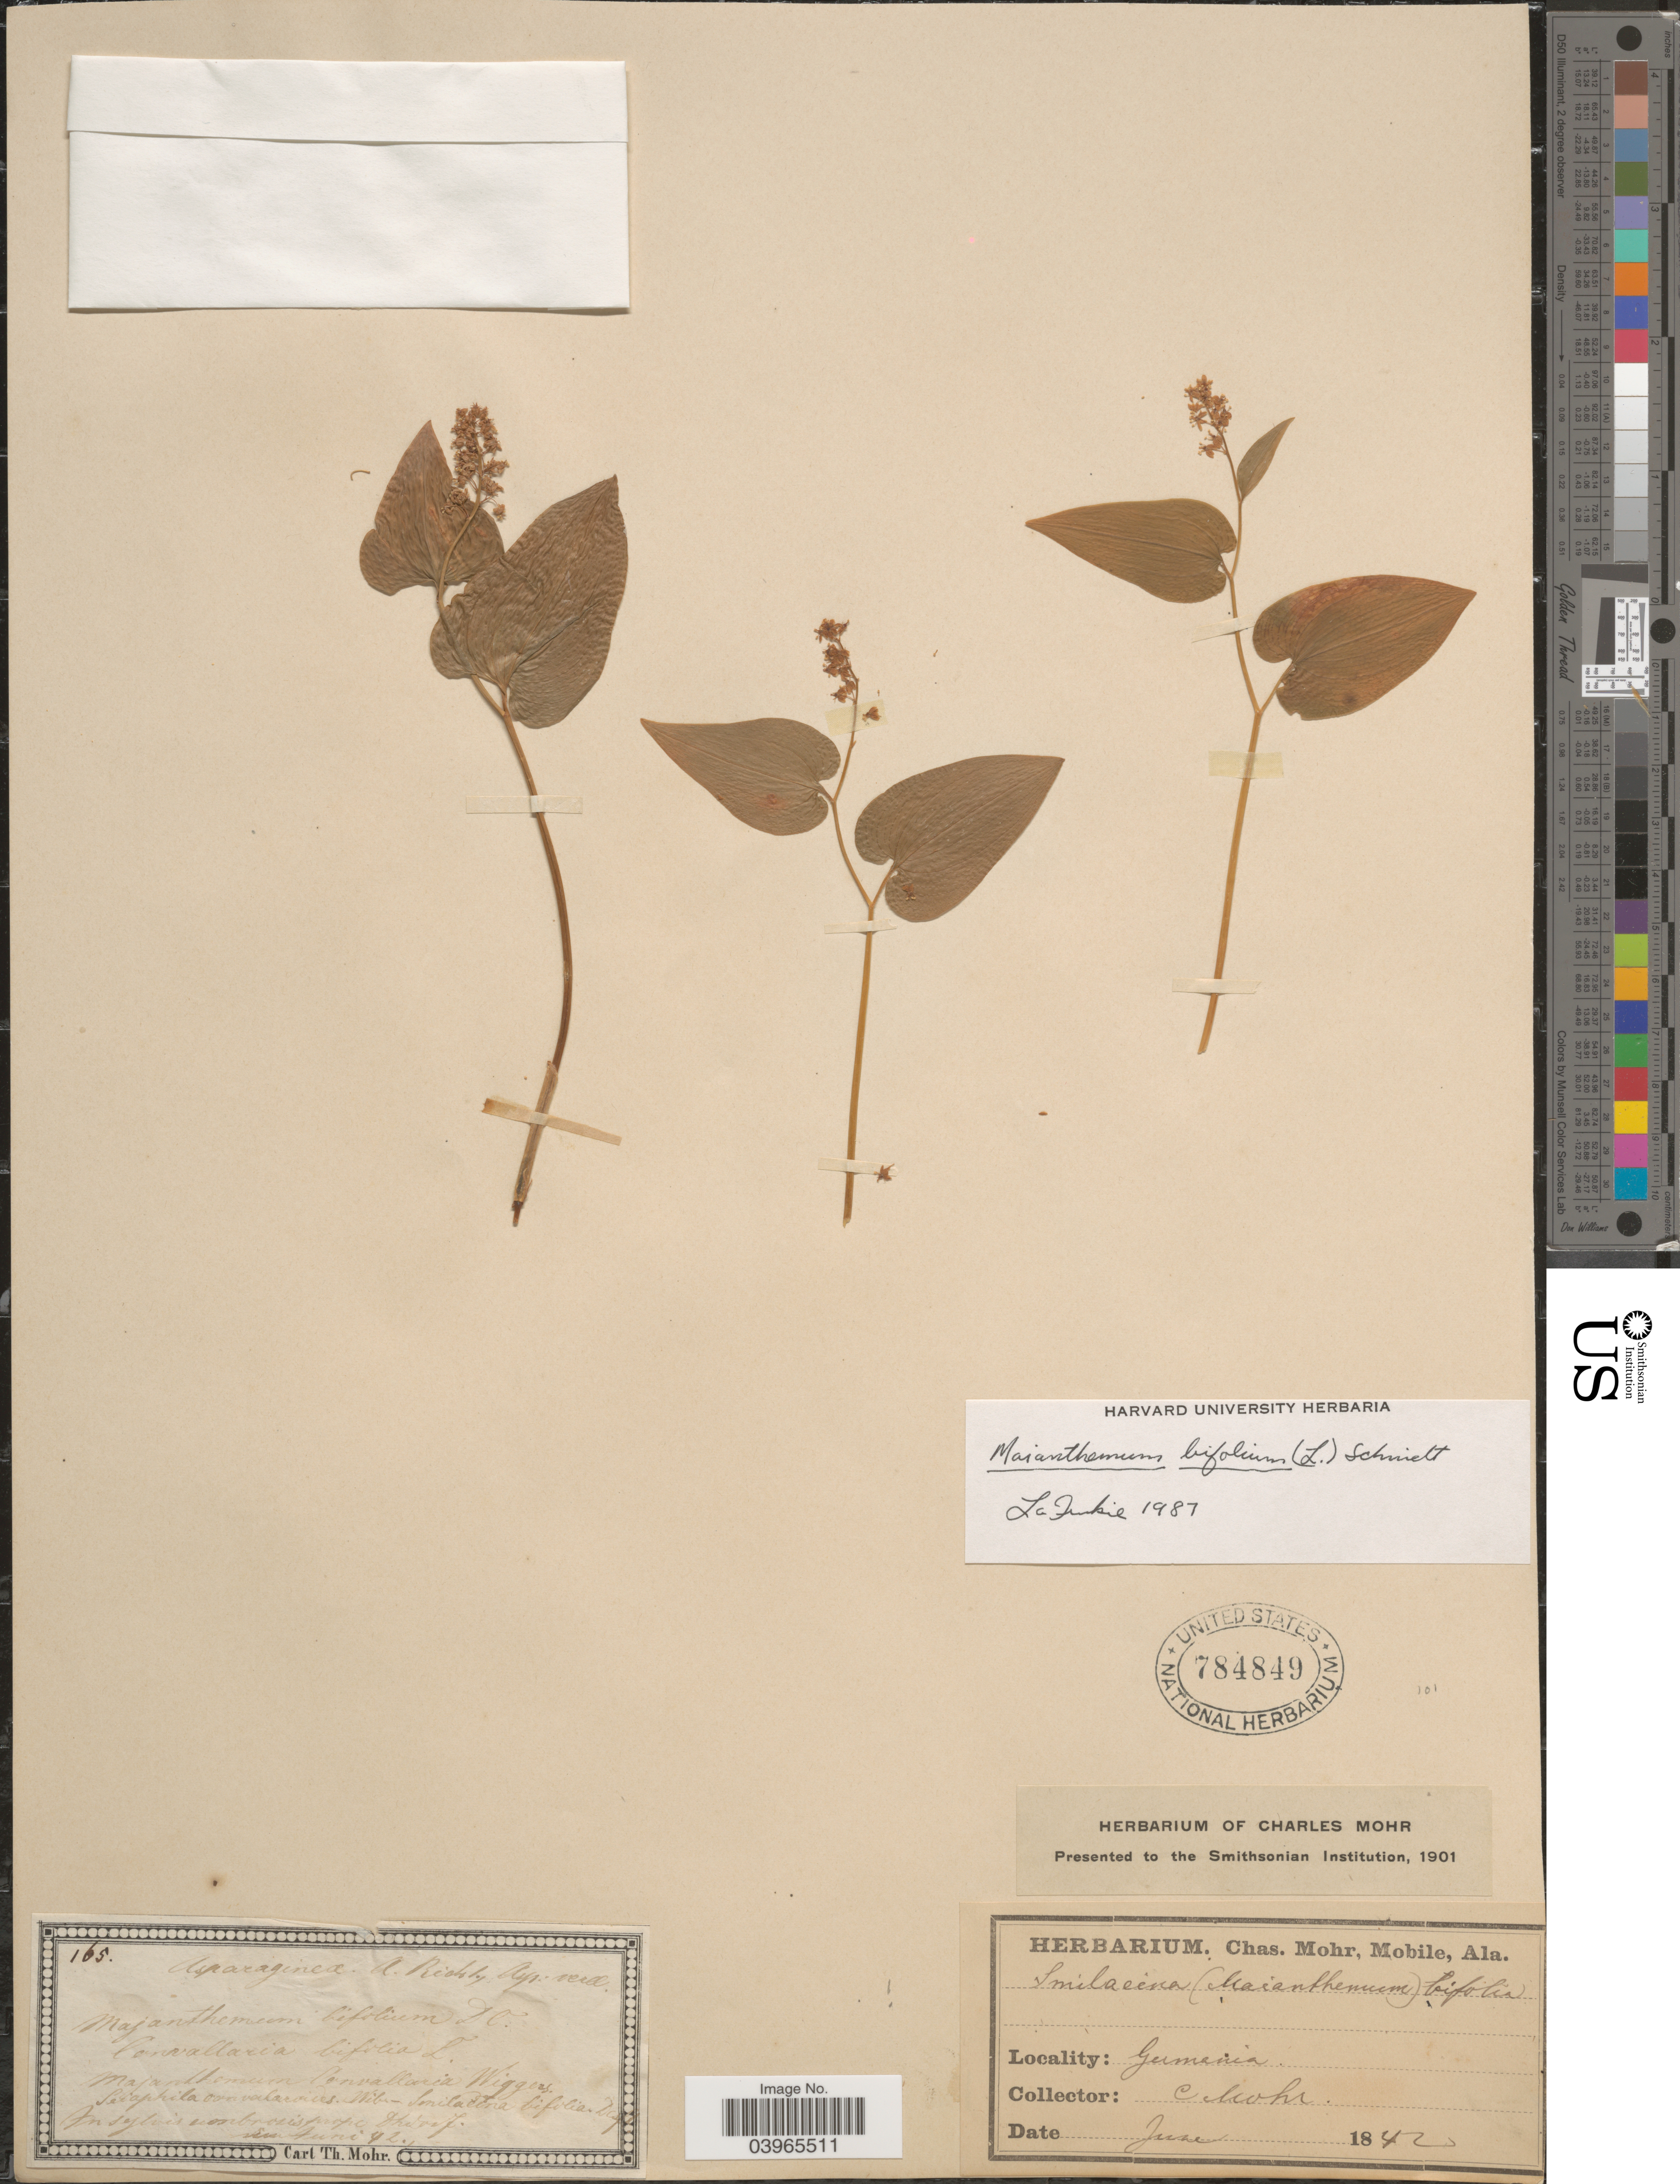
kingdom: Plantae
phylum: Tracheophyta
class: Liliopsida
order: Asparagales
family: Asparagaceae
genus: Maianthemum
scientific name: Maianthemum bifolium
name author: (L.) F.W. Schmidt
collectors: C. T. Mohr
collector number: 165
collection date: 1842-06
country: Germany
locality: In sylvis monbrosis prope Dhdorf [Dusseldorf?]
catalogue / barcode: US 784849